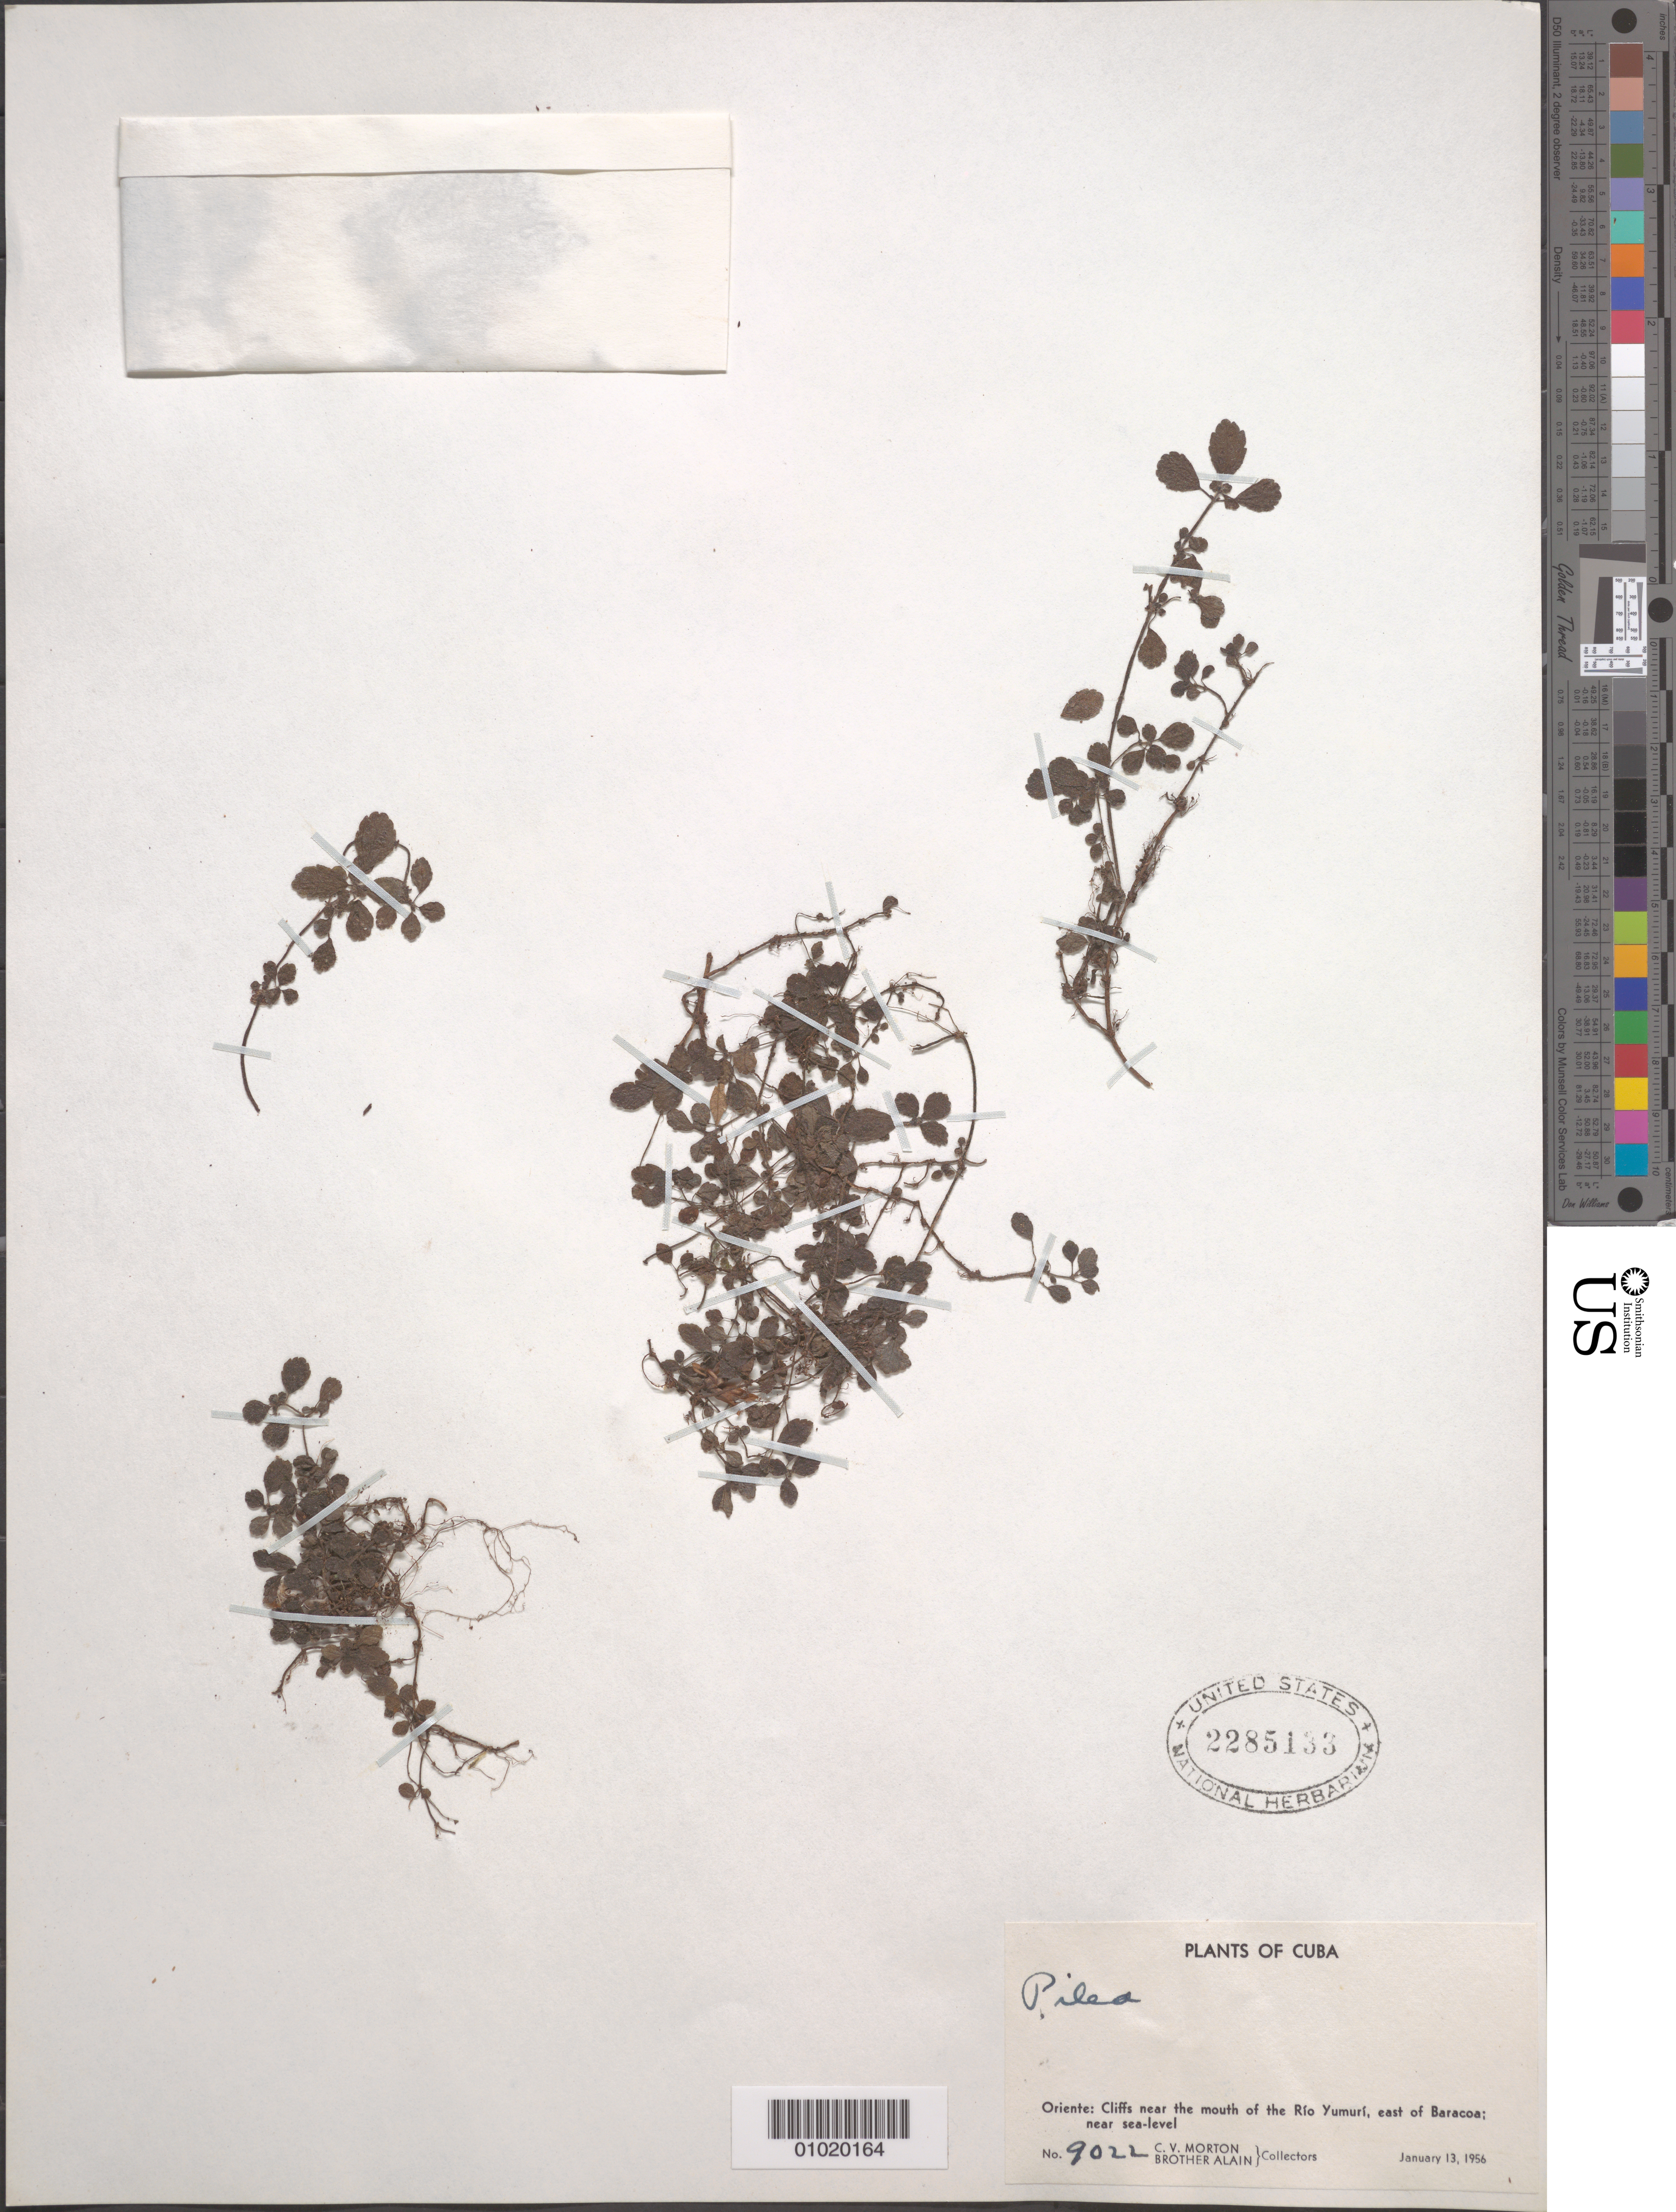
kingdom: Plantae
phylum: Tracheophyta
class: Magnoliopsida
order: Rosales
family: Urticaceae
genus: Pilea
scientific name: Pilea sp.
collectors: C. V. Morton & A. H. Liogier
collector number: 9022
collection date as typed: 13 Jan 1956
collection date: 1956-01-13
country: Cuba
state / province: Guantanamo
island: Cuba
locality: Cliffs near the mouth of the Rio Yumuri, east of Baracoa; near sea-level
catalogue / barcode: US 2285133